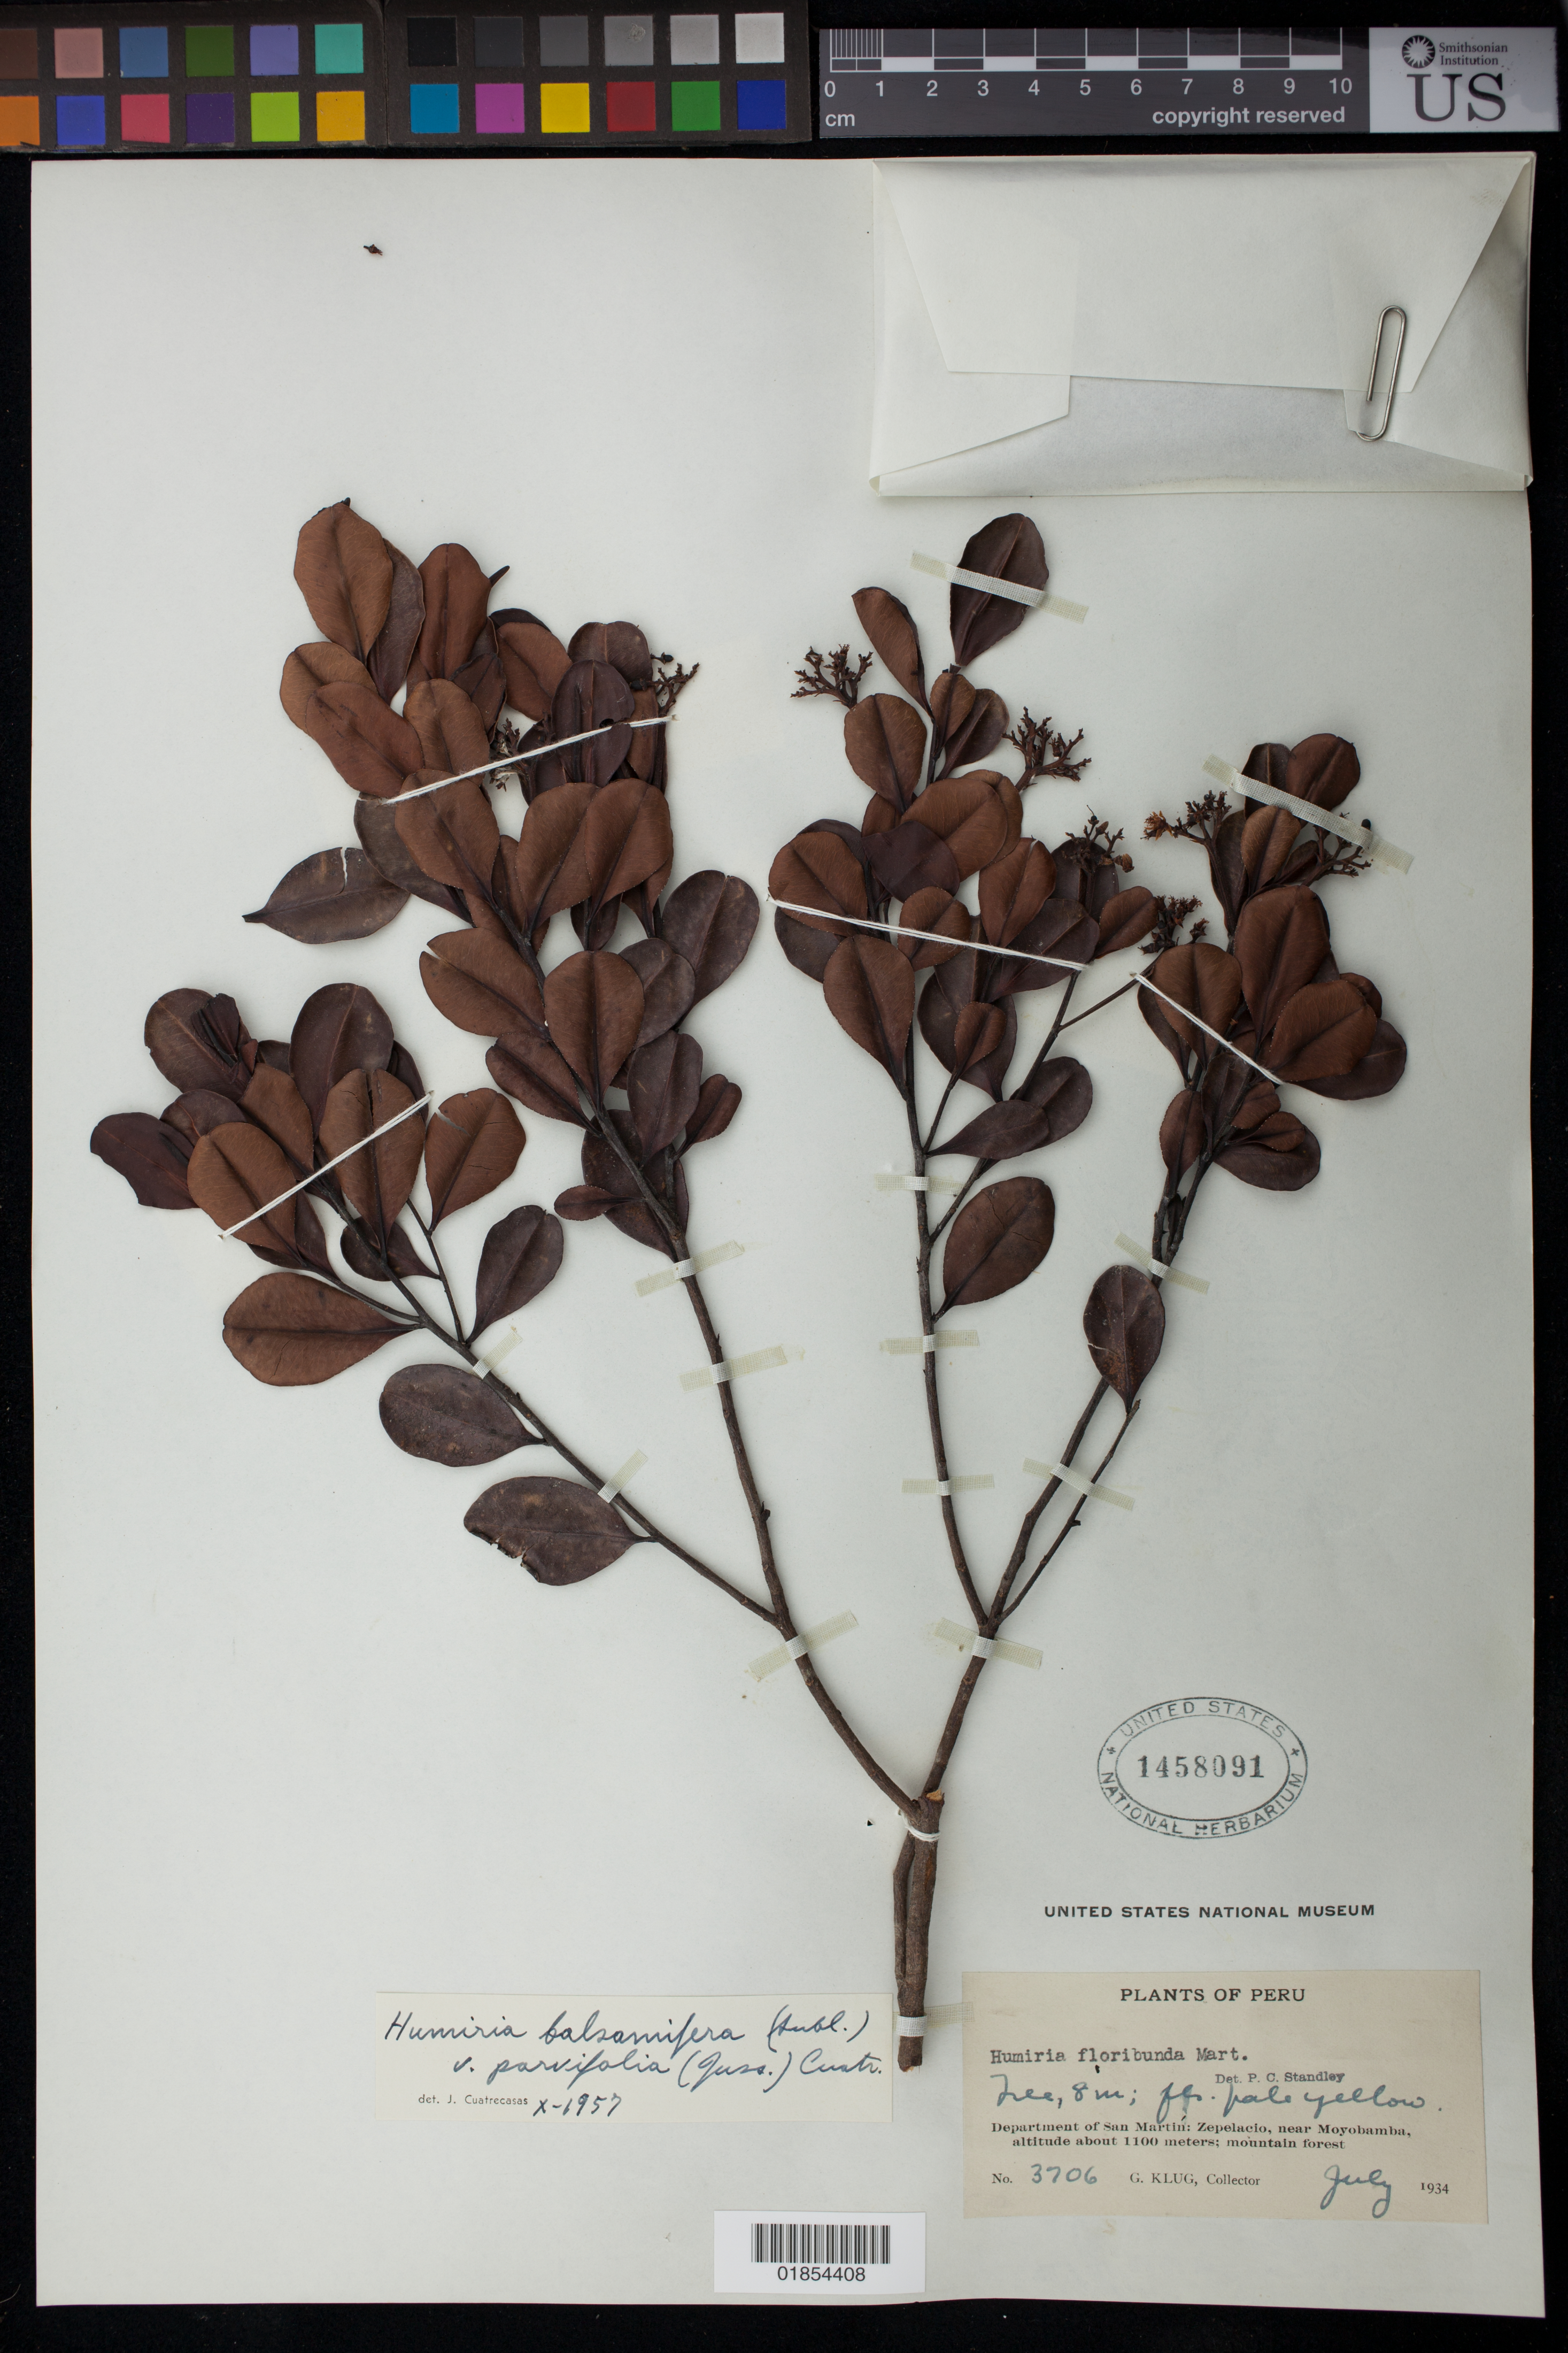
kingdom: Plantae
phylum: Tracheophyta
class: Magnoliopsida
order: Malpighiales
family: Humiriaceae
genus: Humiria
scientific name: Humiria balsamifera var. parvifolia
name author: (A. Juss.) Cuatrec.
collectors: G. Klug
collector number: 3706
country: Peru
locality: Department of San Martin; Zepelacio, near Moyobamba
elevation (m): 1100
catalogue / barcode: US 1458091